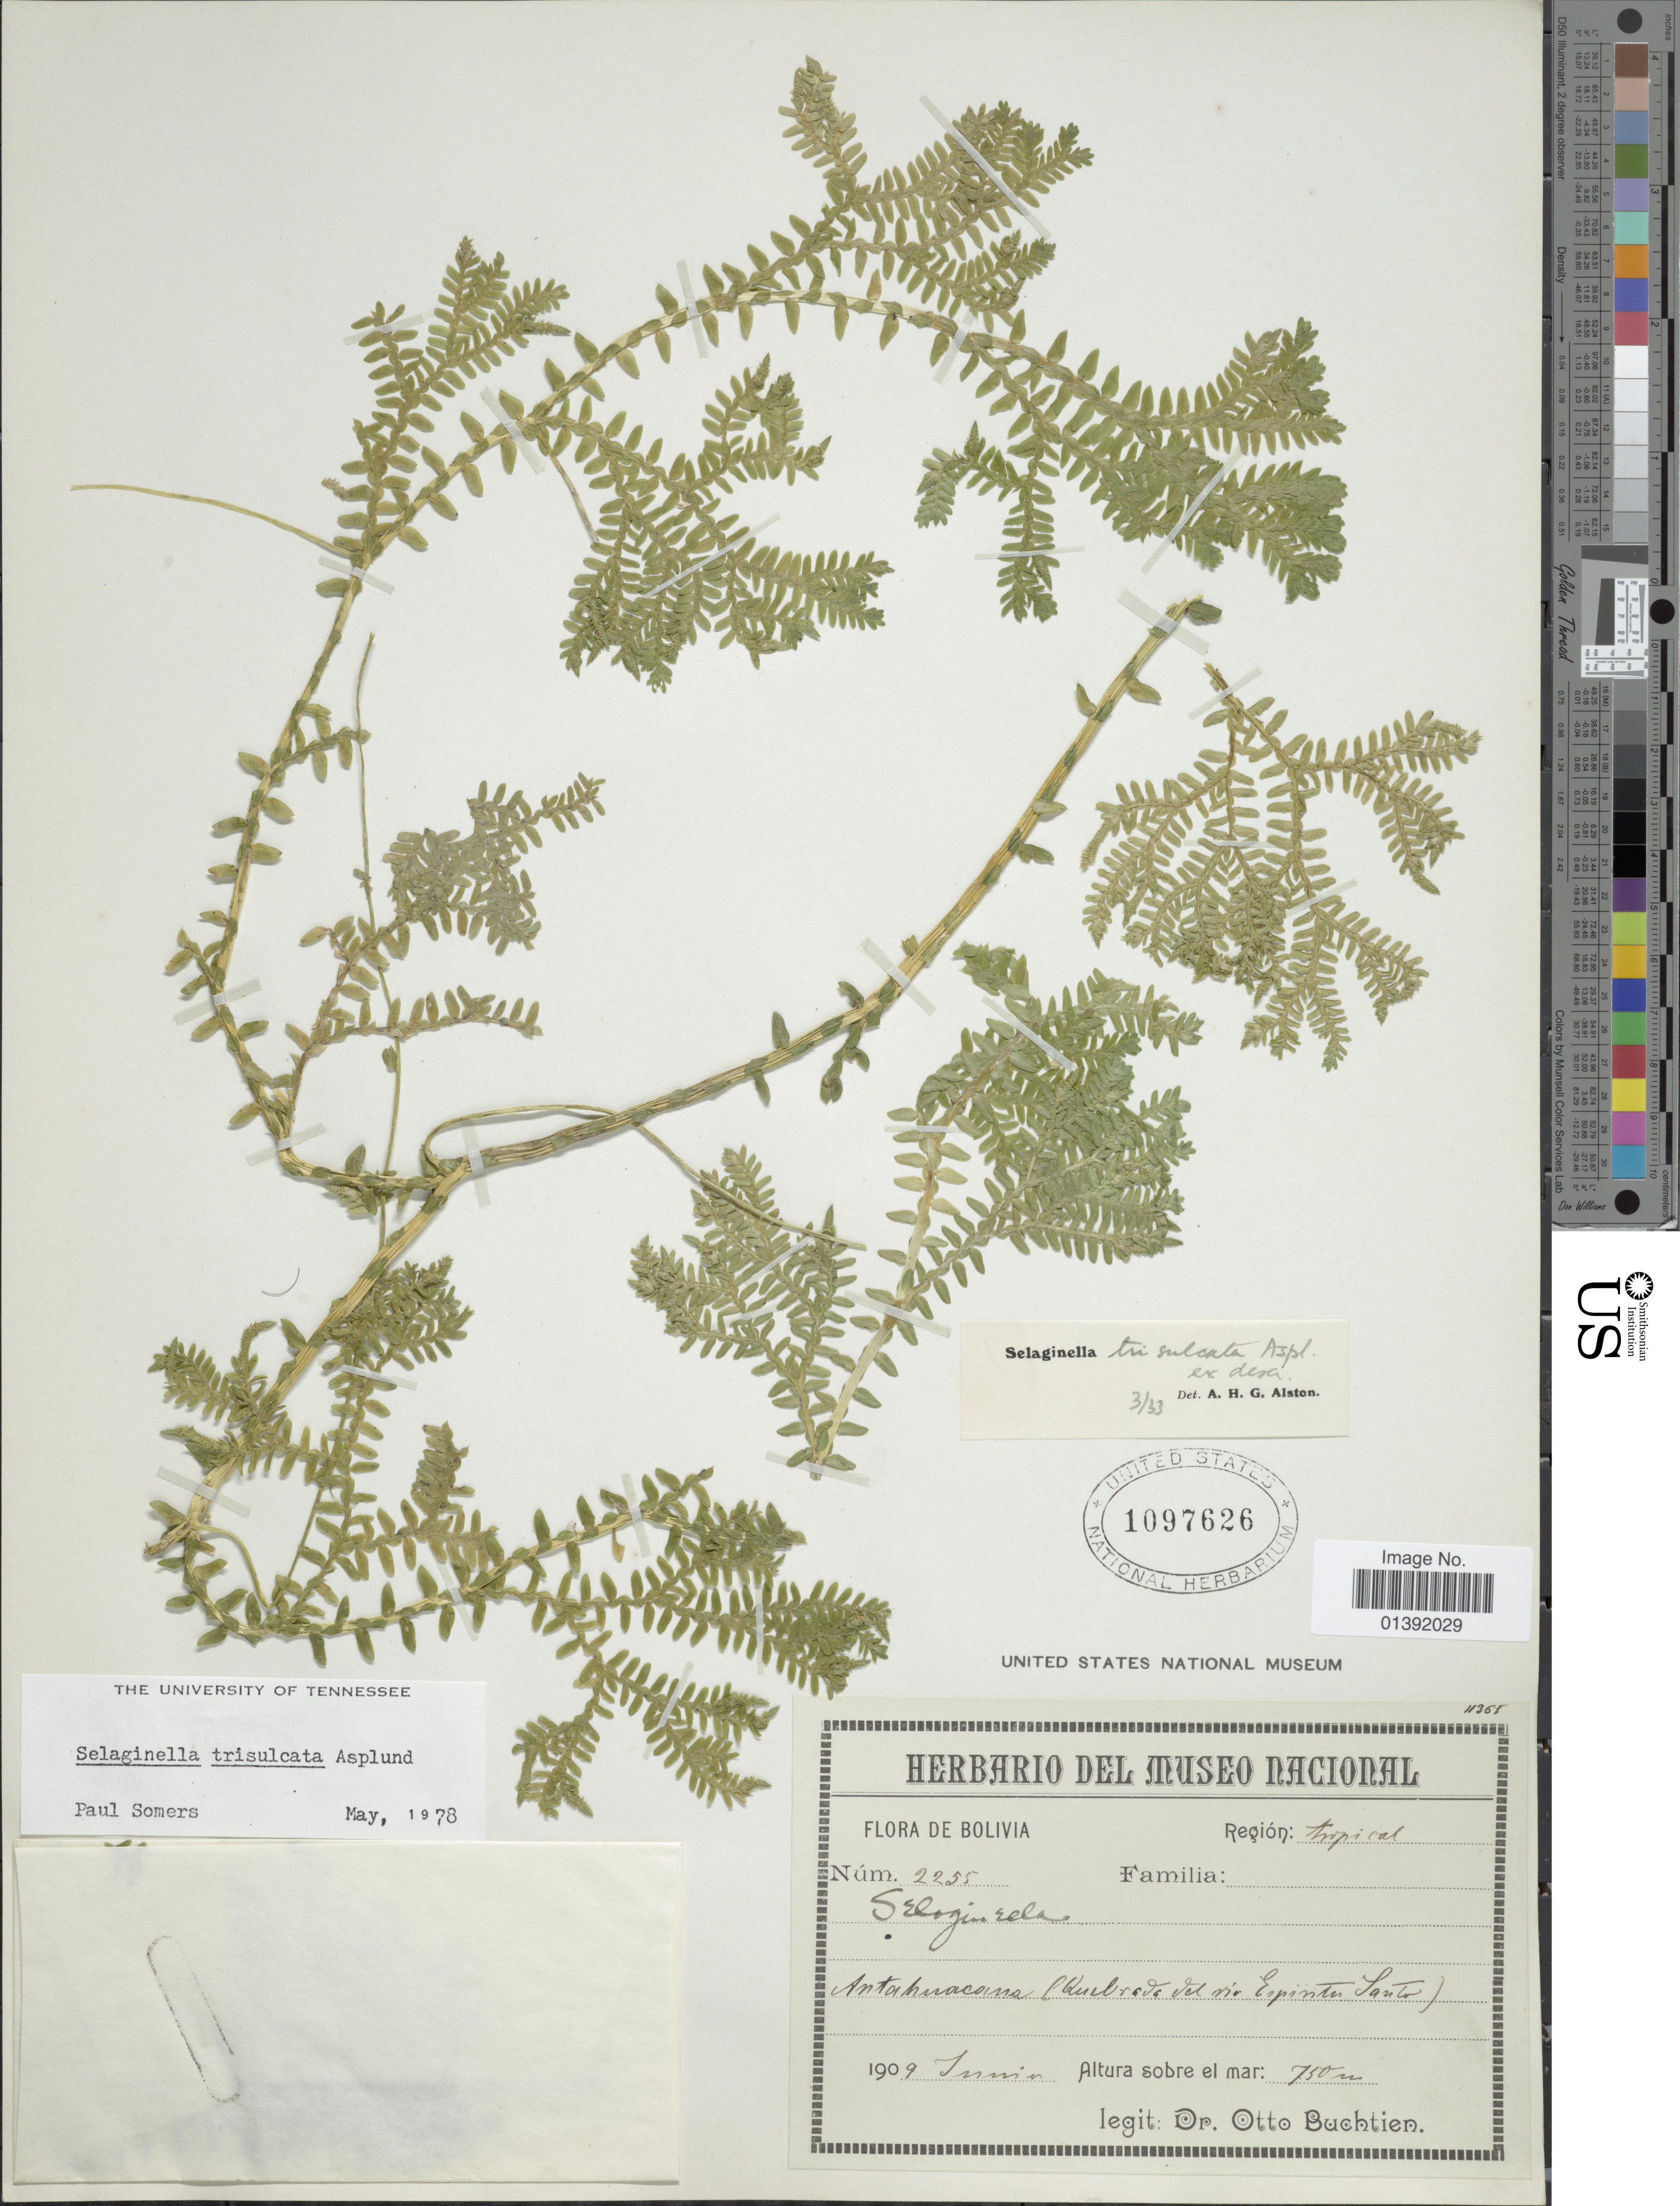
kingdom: Plantae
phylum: Tracheophyta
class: Lycopodiopsida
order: Selaginellales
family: Selaginellaceae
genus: Selaginella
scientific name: Selaginella trisulcata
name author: Aspl.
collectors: O. Buchtien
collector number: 2255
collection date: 1909-06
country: Bolivia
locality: Antahuacama (Quebrada del rio Espirito Santo).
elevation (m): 750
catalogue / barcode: US 1097626